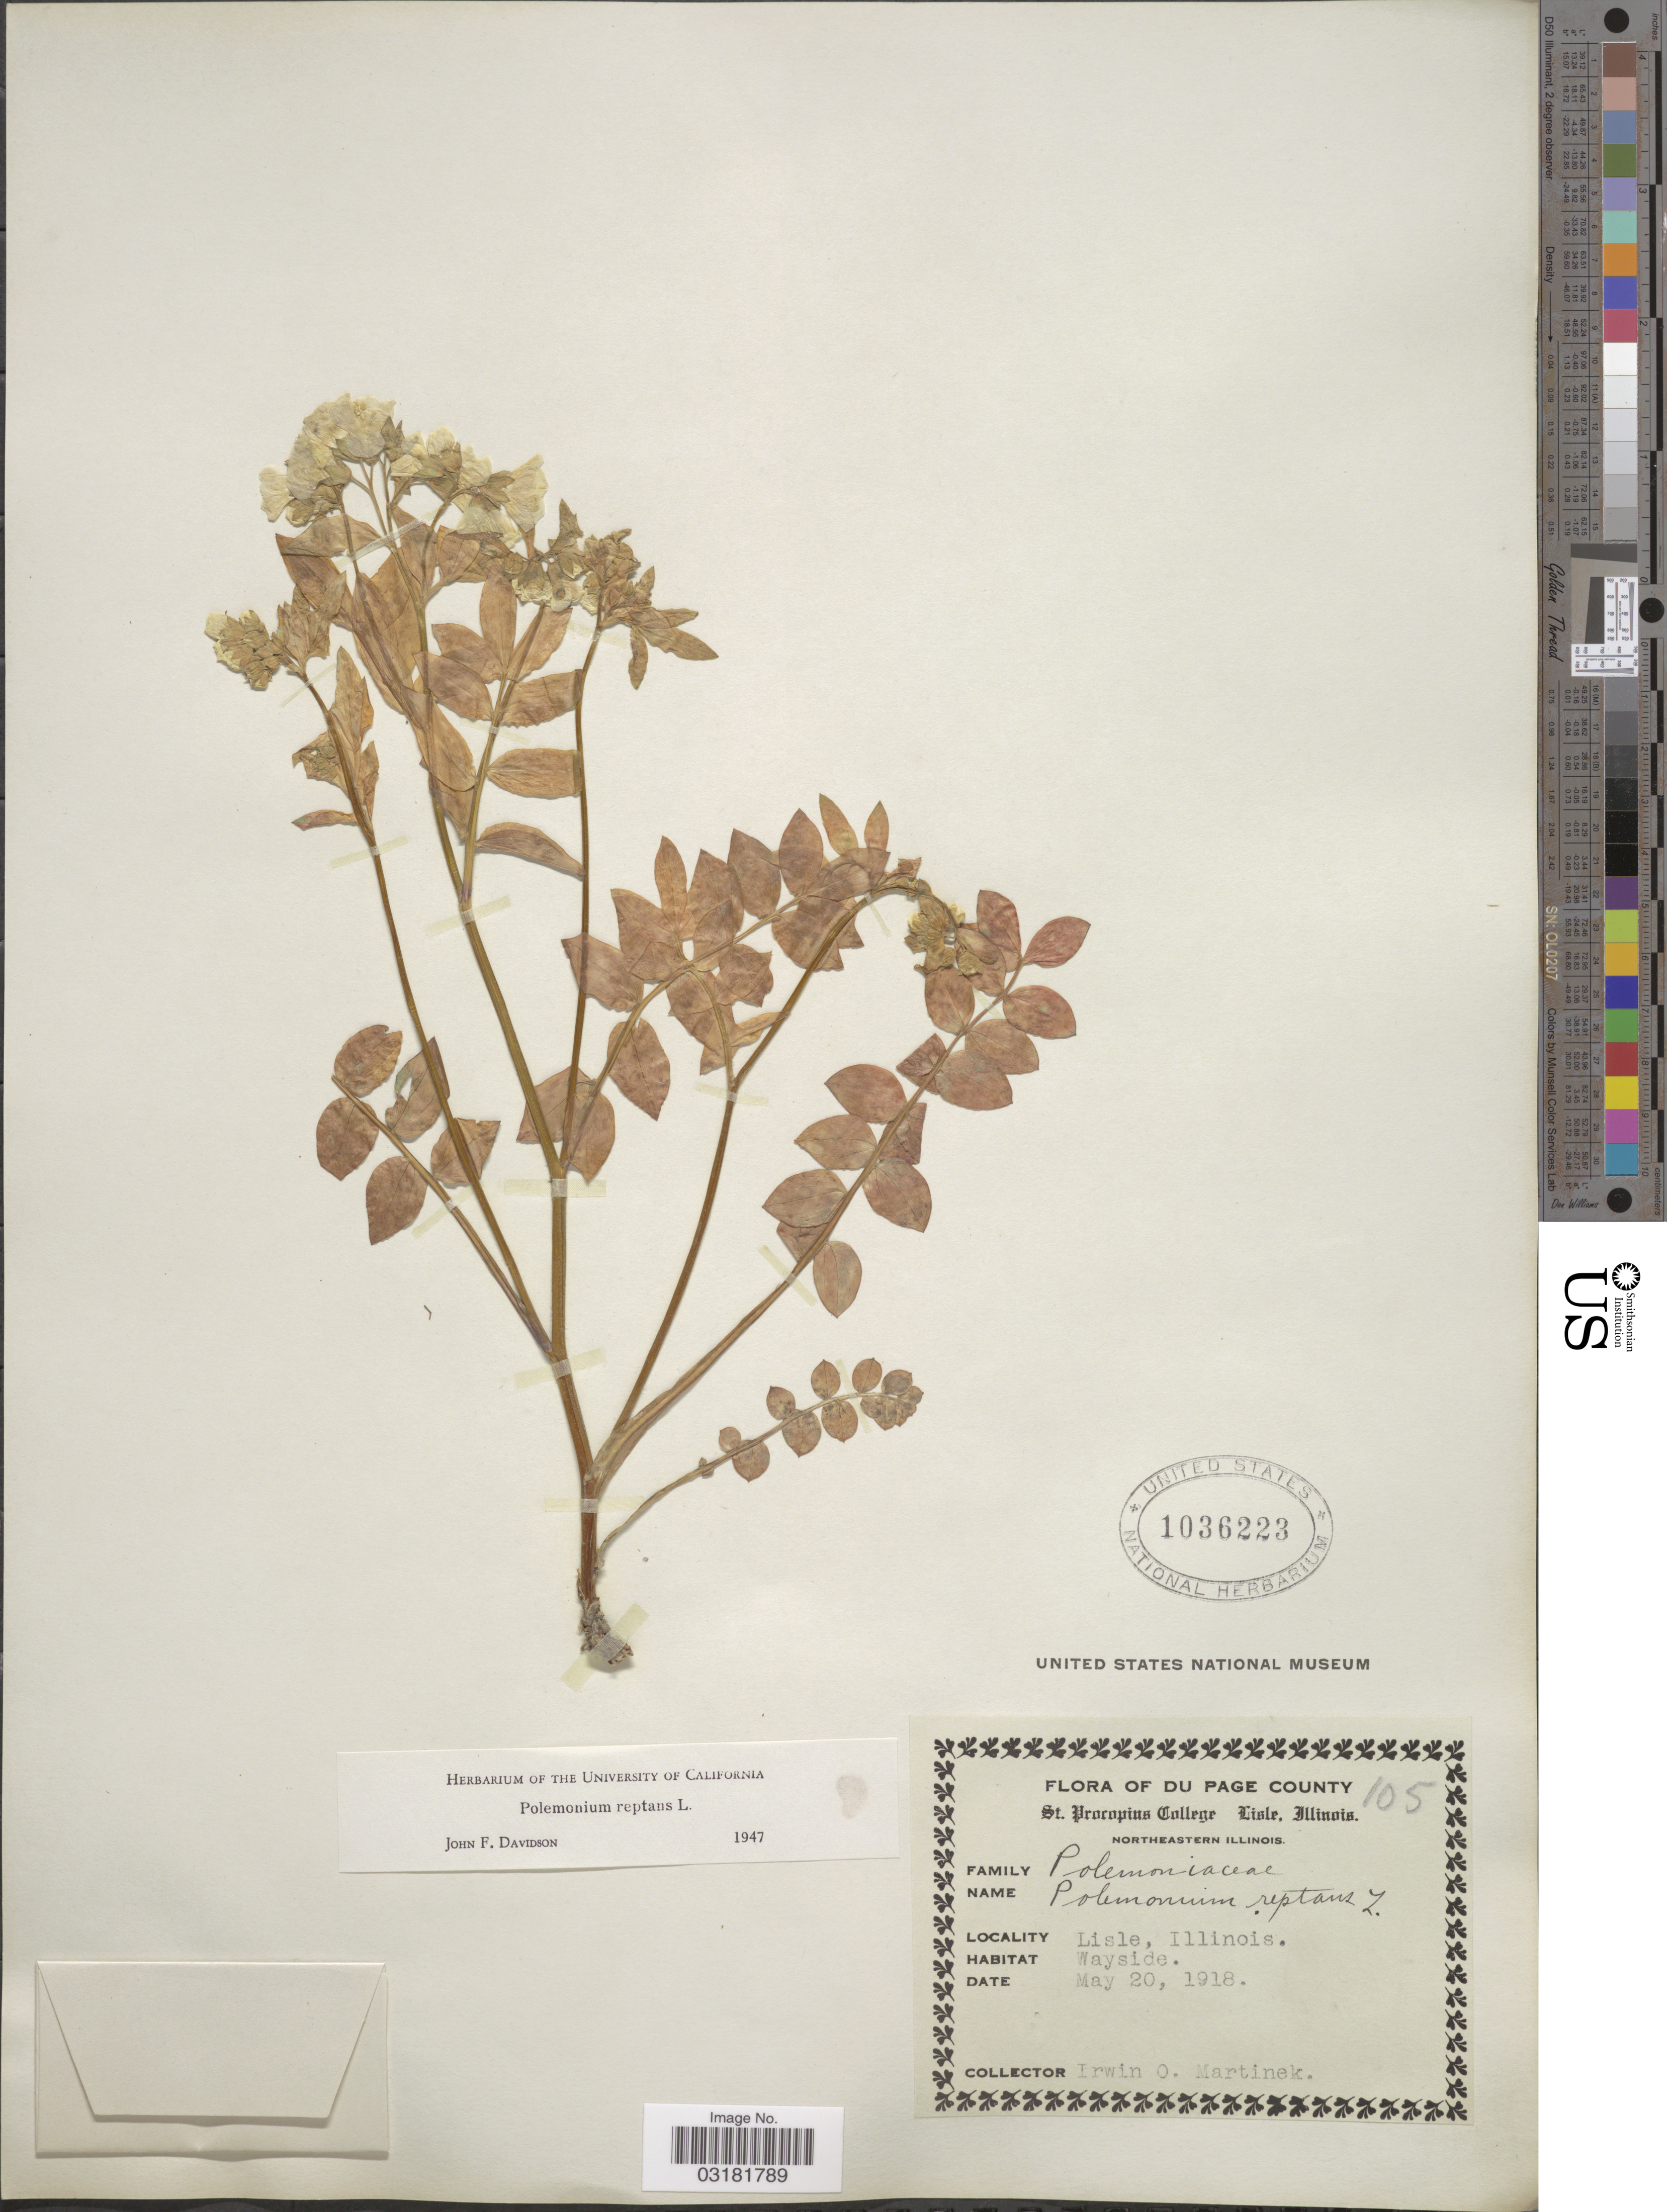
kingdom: Plantae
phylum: Tracheophyta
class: Magnoliopsida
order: Ericales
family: Polemoniaceae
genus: Polemonium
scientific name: Polemonium reptans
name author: L.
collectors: I. Martinek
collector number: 105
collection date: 1918-05-20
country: United States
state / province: Illinois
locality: Du Page County. St. Proropius College Lisle. Northeastern Illinois. Lisle. Wayside.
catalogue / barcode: US 1036223